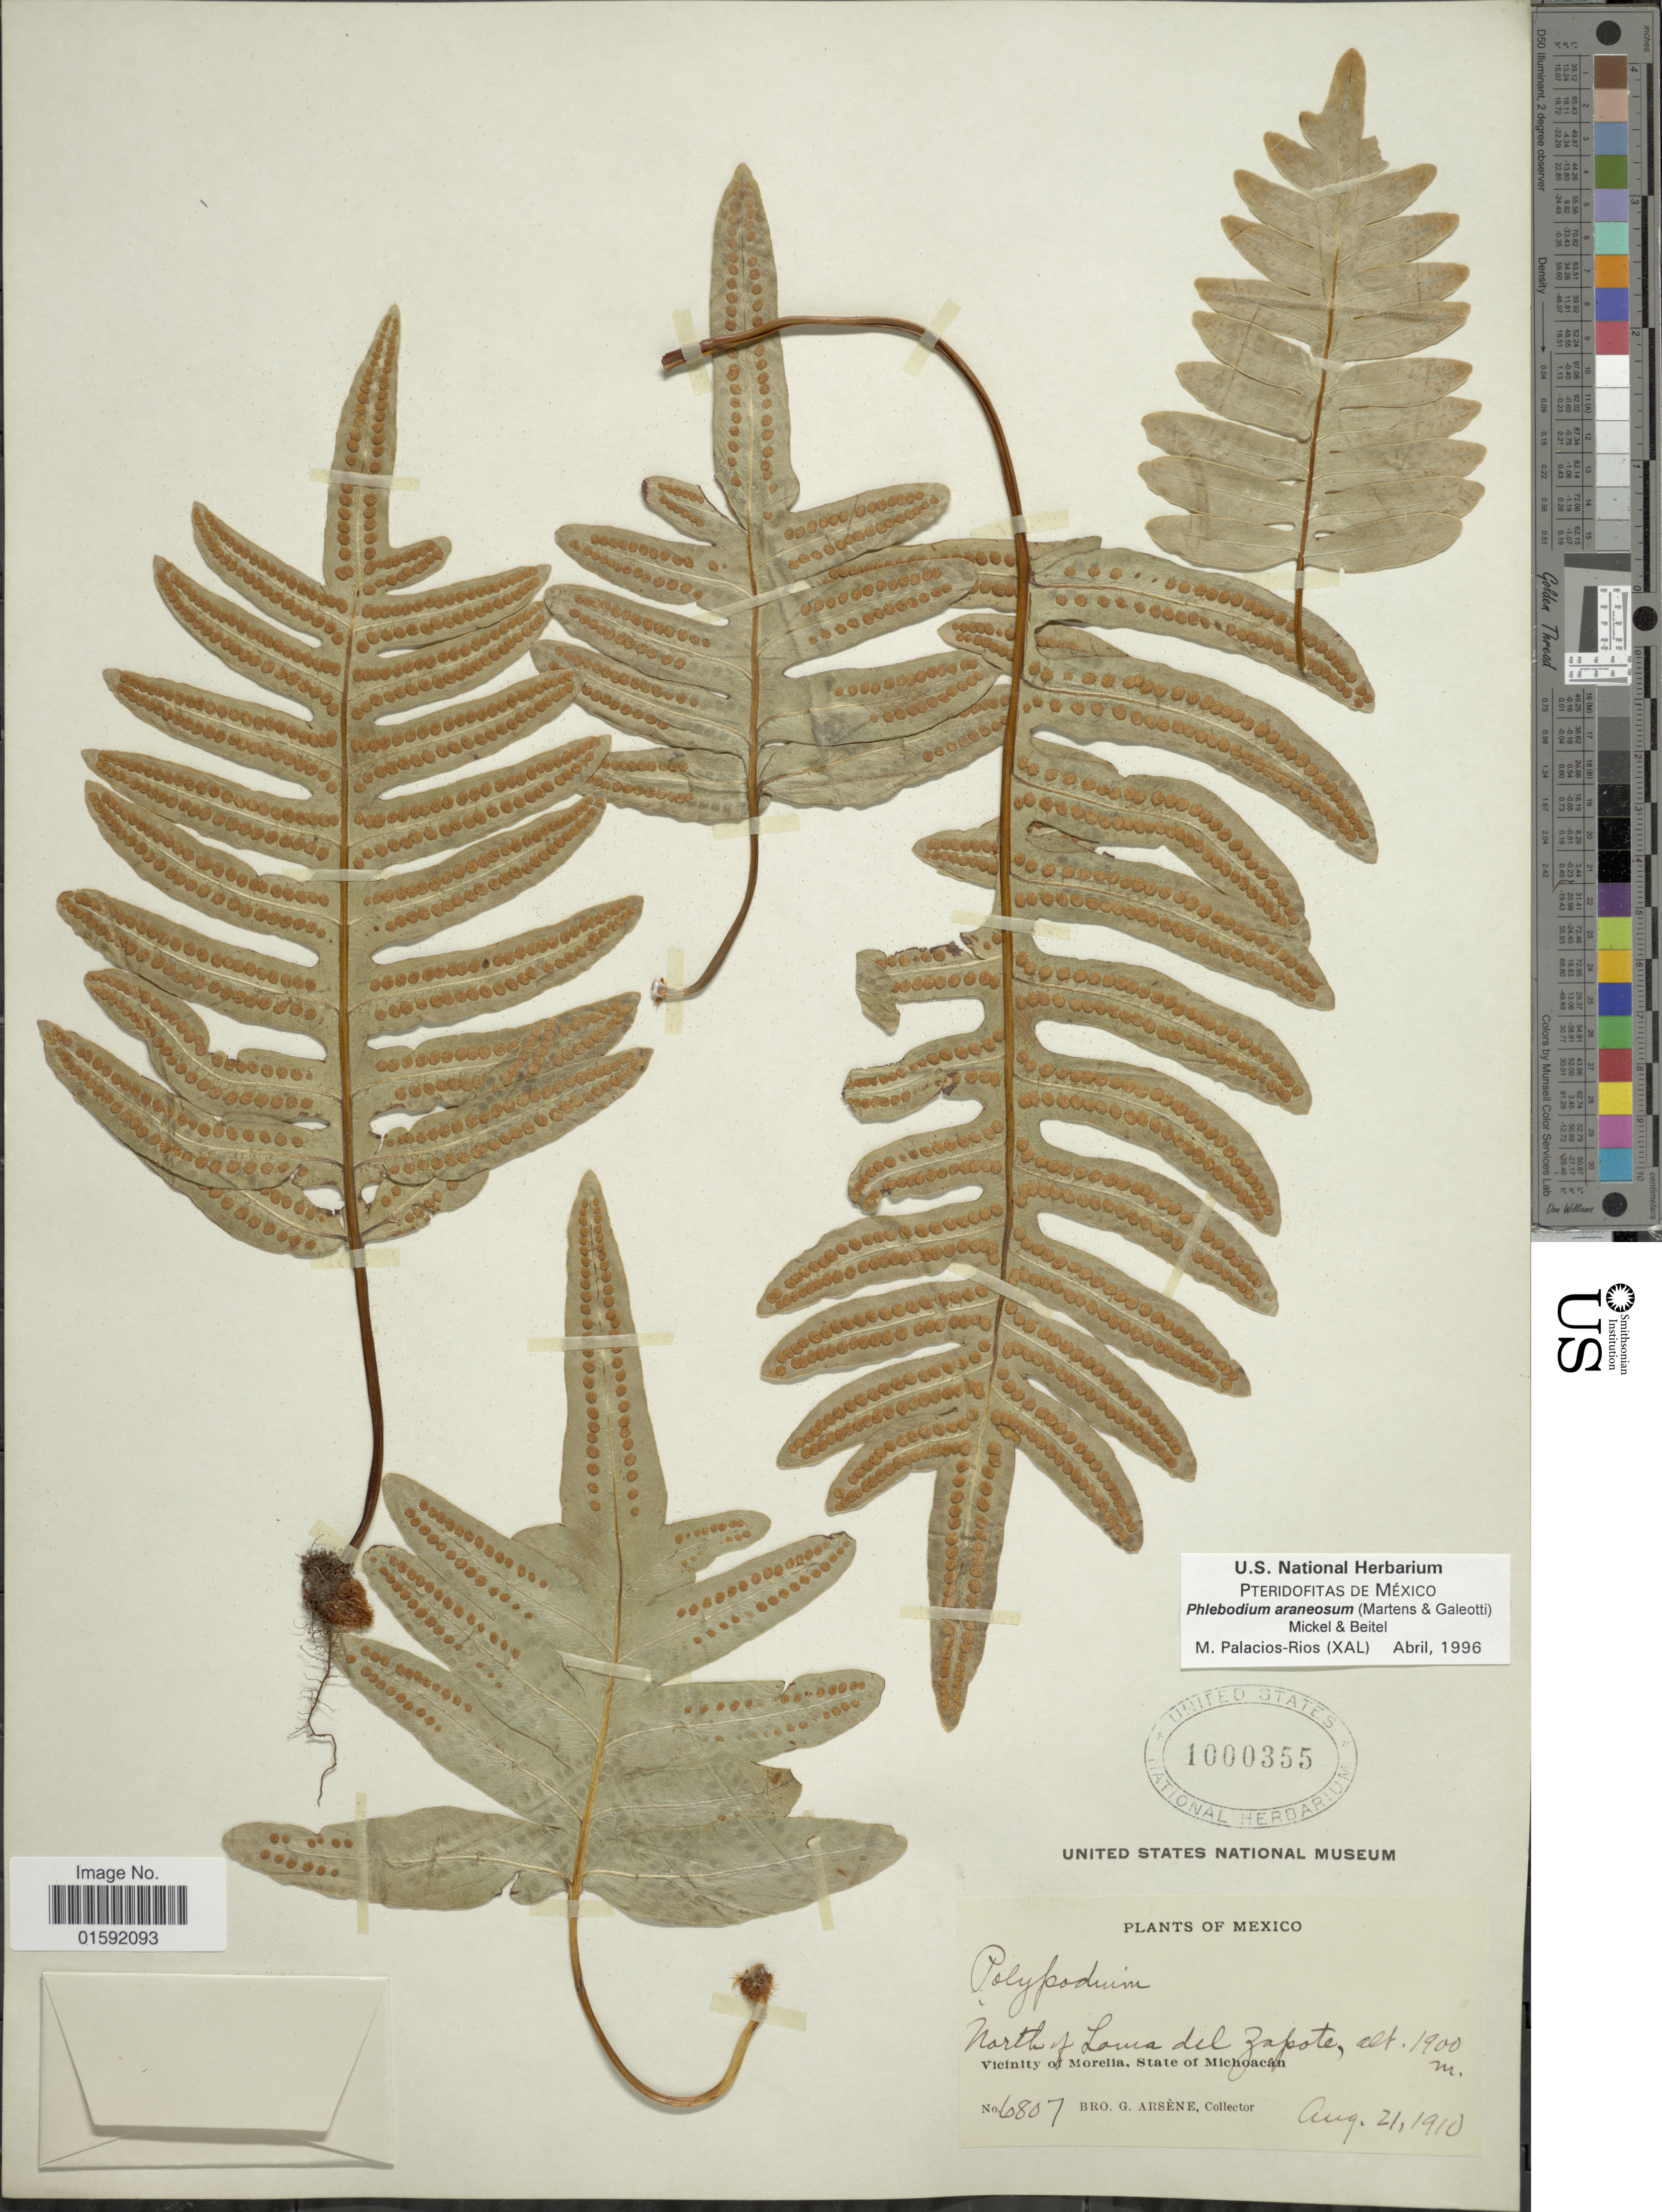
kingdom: Plantae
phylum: Tracheophyta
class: Polypodiopsida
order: Polypodiales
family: Polypodiaceae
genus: Phlebodium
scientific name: Phlebodium araneosum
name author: (M. Martens) Mickel & Beitel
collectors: Bro. G. Arsène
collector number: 6807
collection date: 1910-08-21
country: Mexico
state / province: Michoacán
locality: Vicinity of Morella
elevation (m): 1900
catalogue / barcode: US 1000355